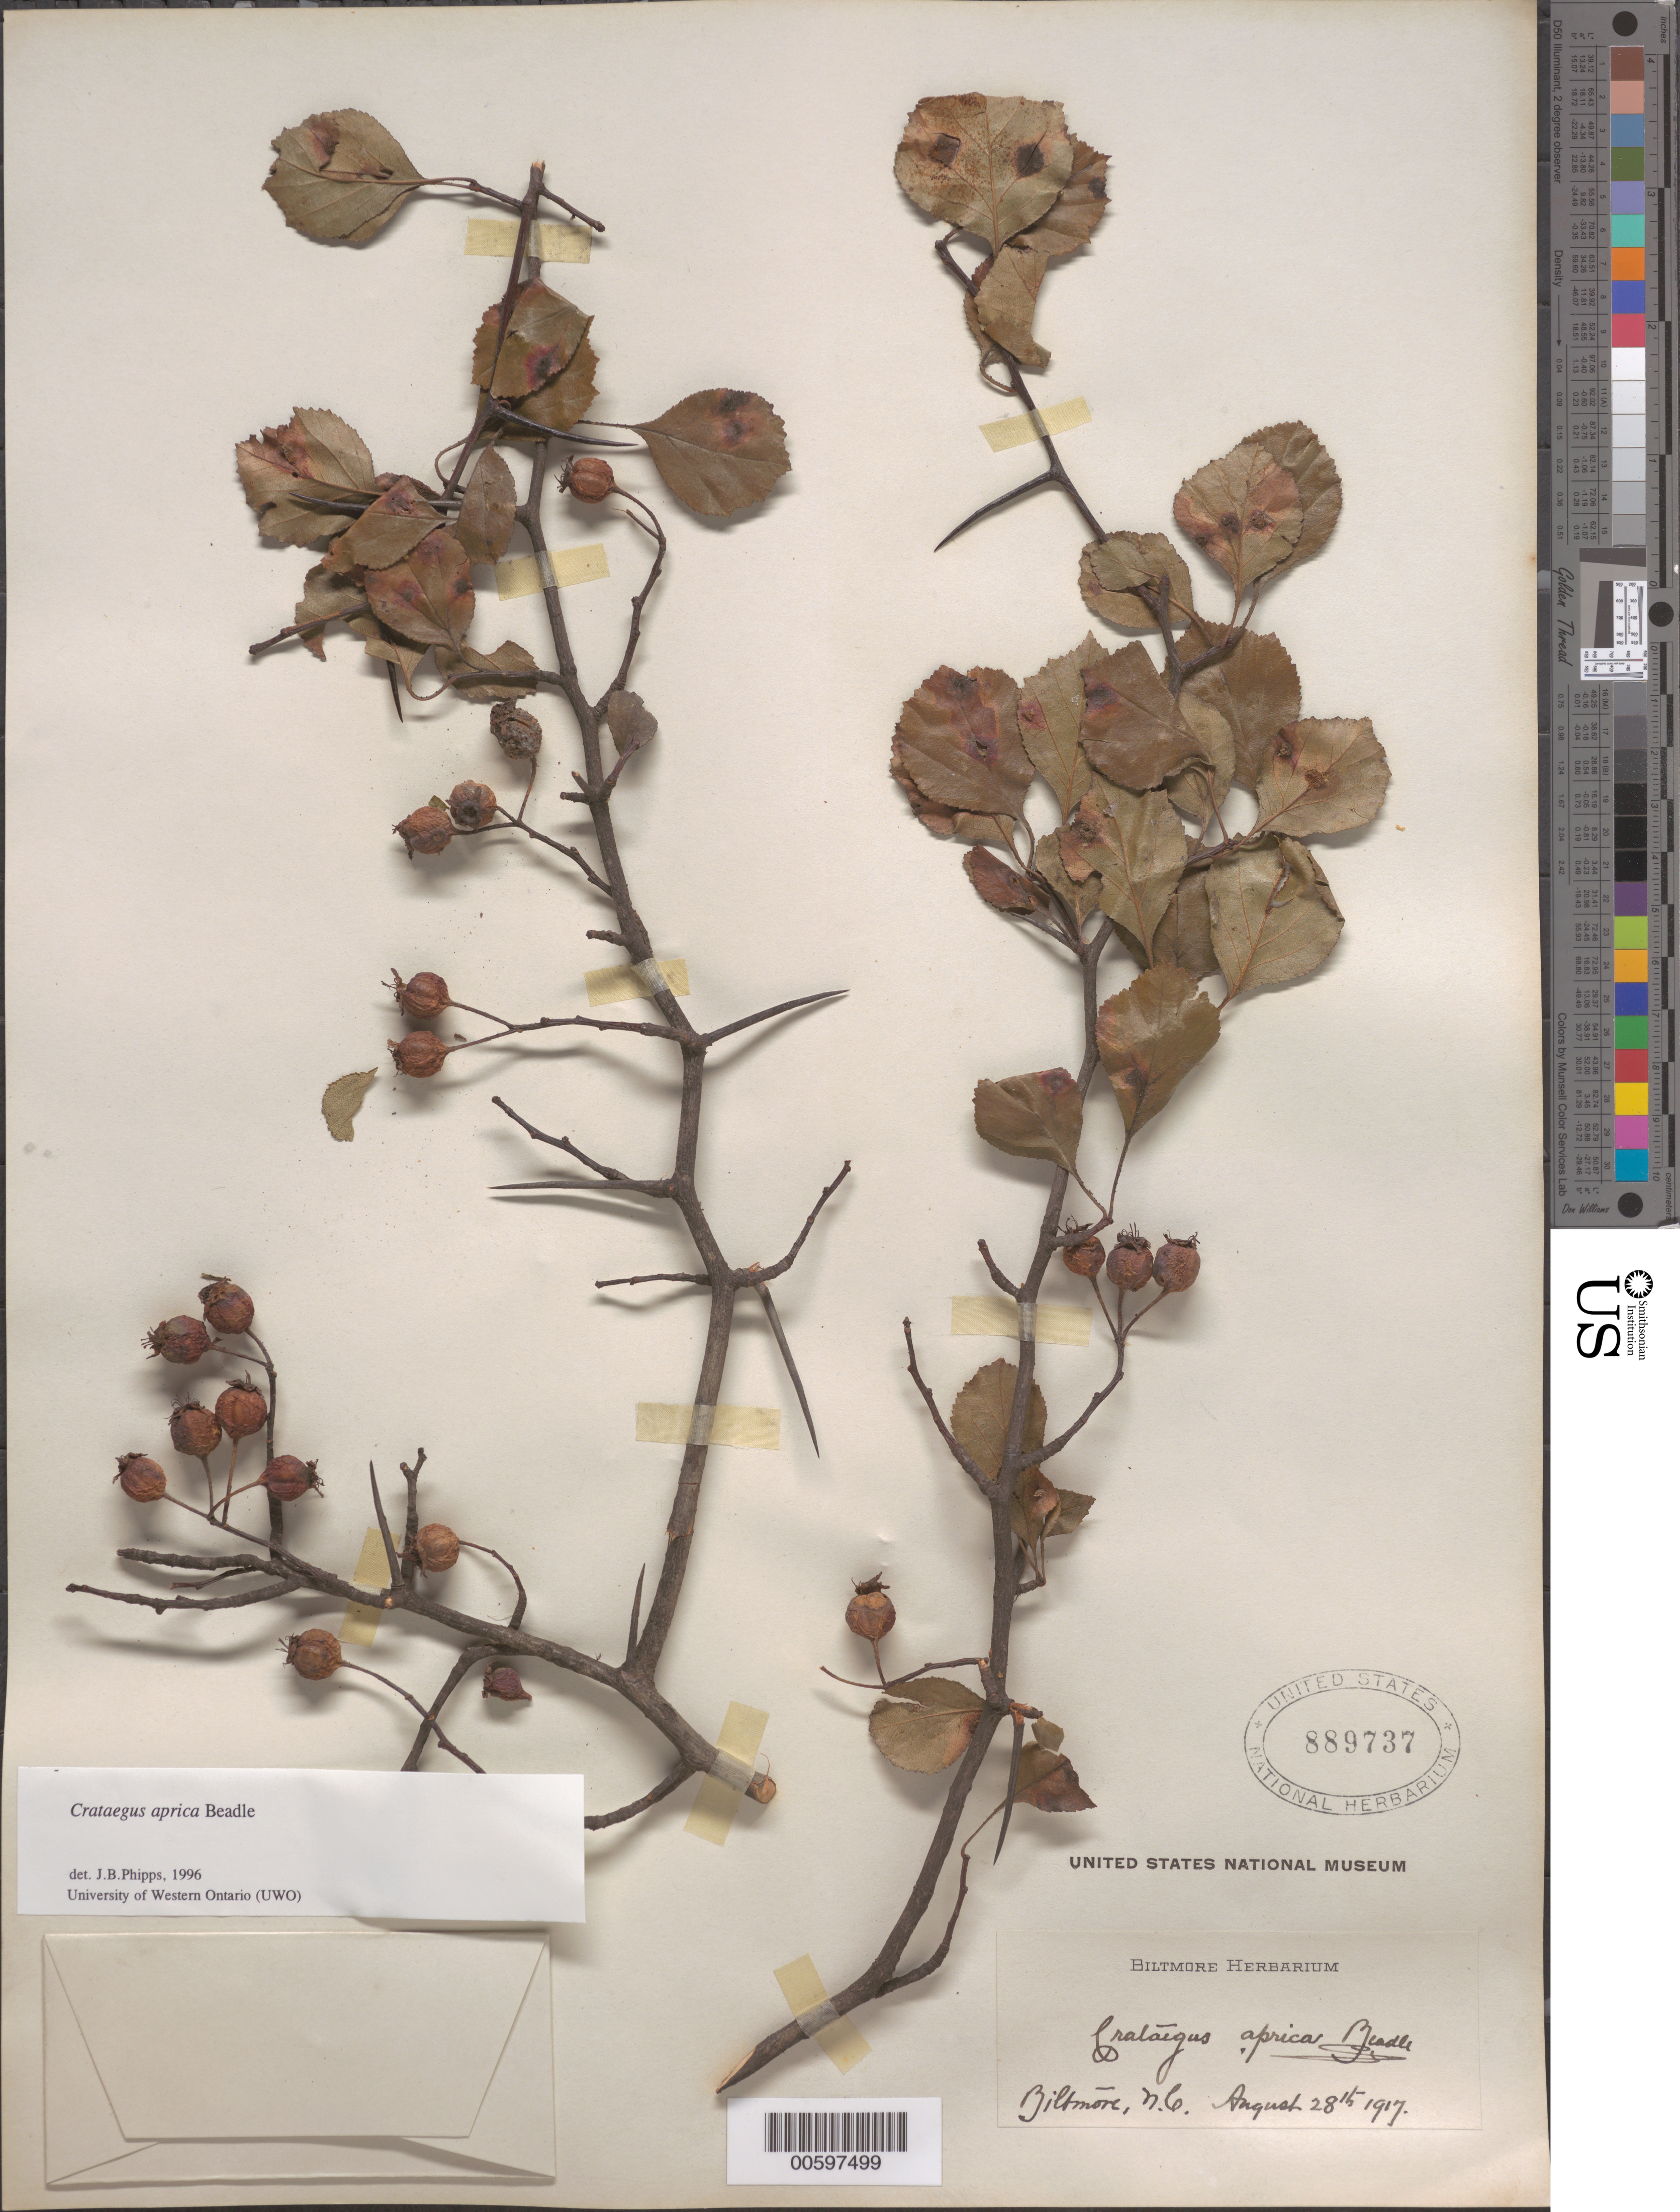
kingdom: Plantae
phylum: Tracheophyta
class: Magnoliopsida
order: Rosales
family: Rosaceae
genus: Crataegus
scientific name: Crataegus aprica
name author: Beadle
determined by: Phipps, James B., (UWO), University of Western Ontario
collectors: ex herb. Biltmore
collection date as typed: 28 Aug 1917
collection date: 1917-08-28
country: United States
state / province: North Carolina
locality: Biltmore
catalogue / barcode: US 889737